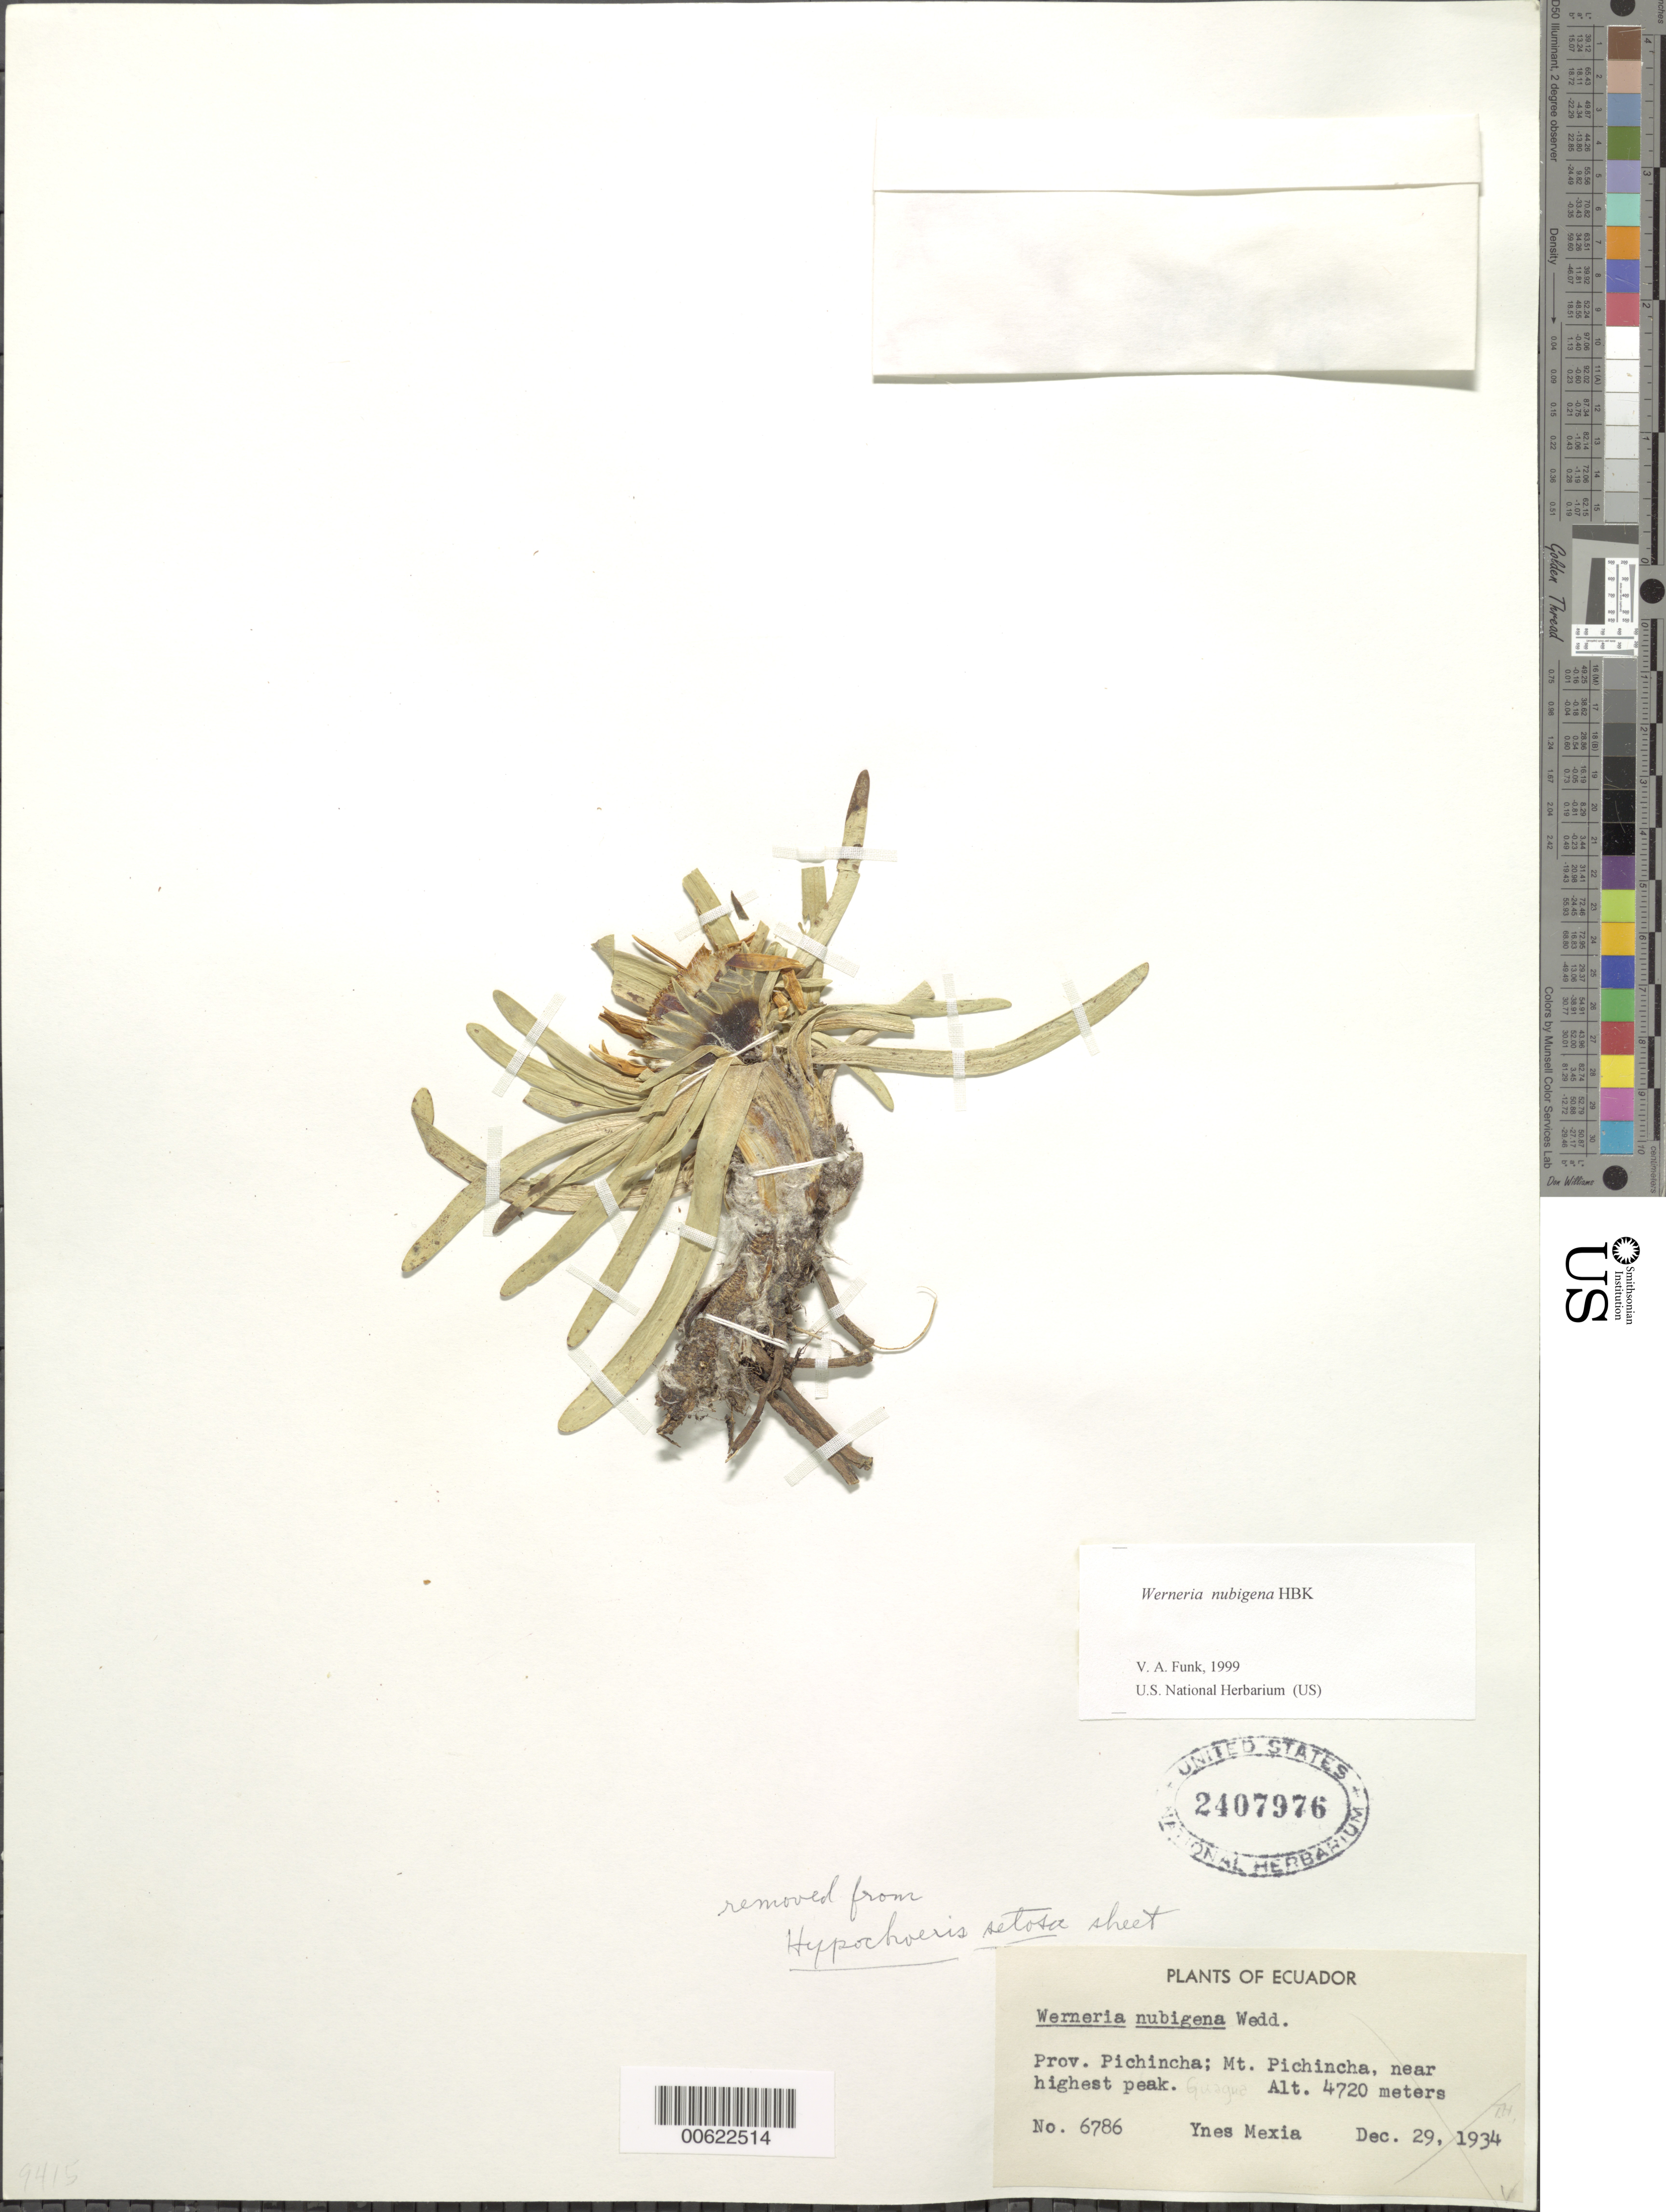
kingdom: Plantae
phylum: Tracheophyta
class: Magnoliopsida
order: Asterales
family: Asteraceae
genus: Werneria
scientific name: Werneria nubigena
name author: Kunth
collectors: Y. Mexia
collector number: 6786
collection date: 1934-12-29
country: Ecuador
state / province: Pichincha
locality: Mt. Pichincha, near highest peak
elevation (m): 4720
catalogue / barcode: US 2407976